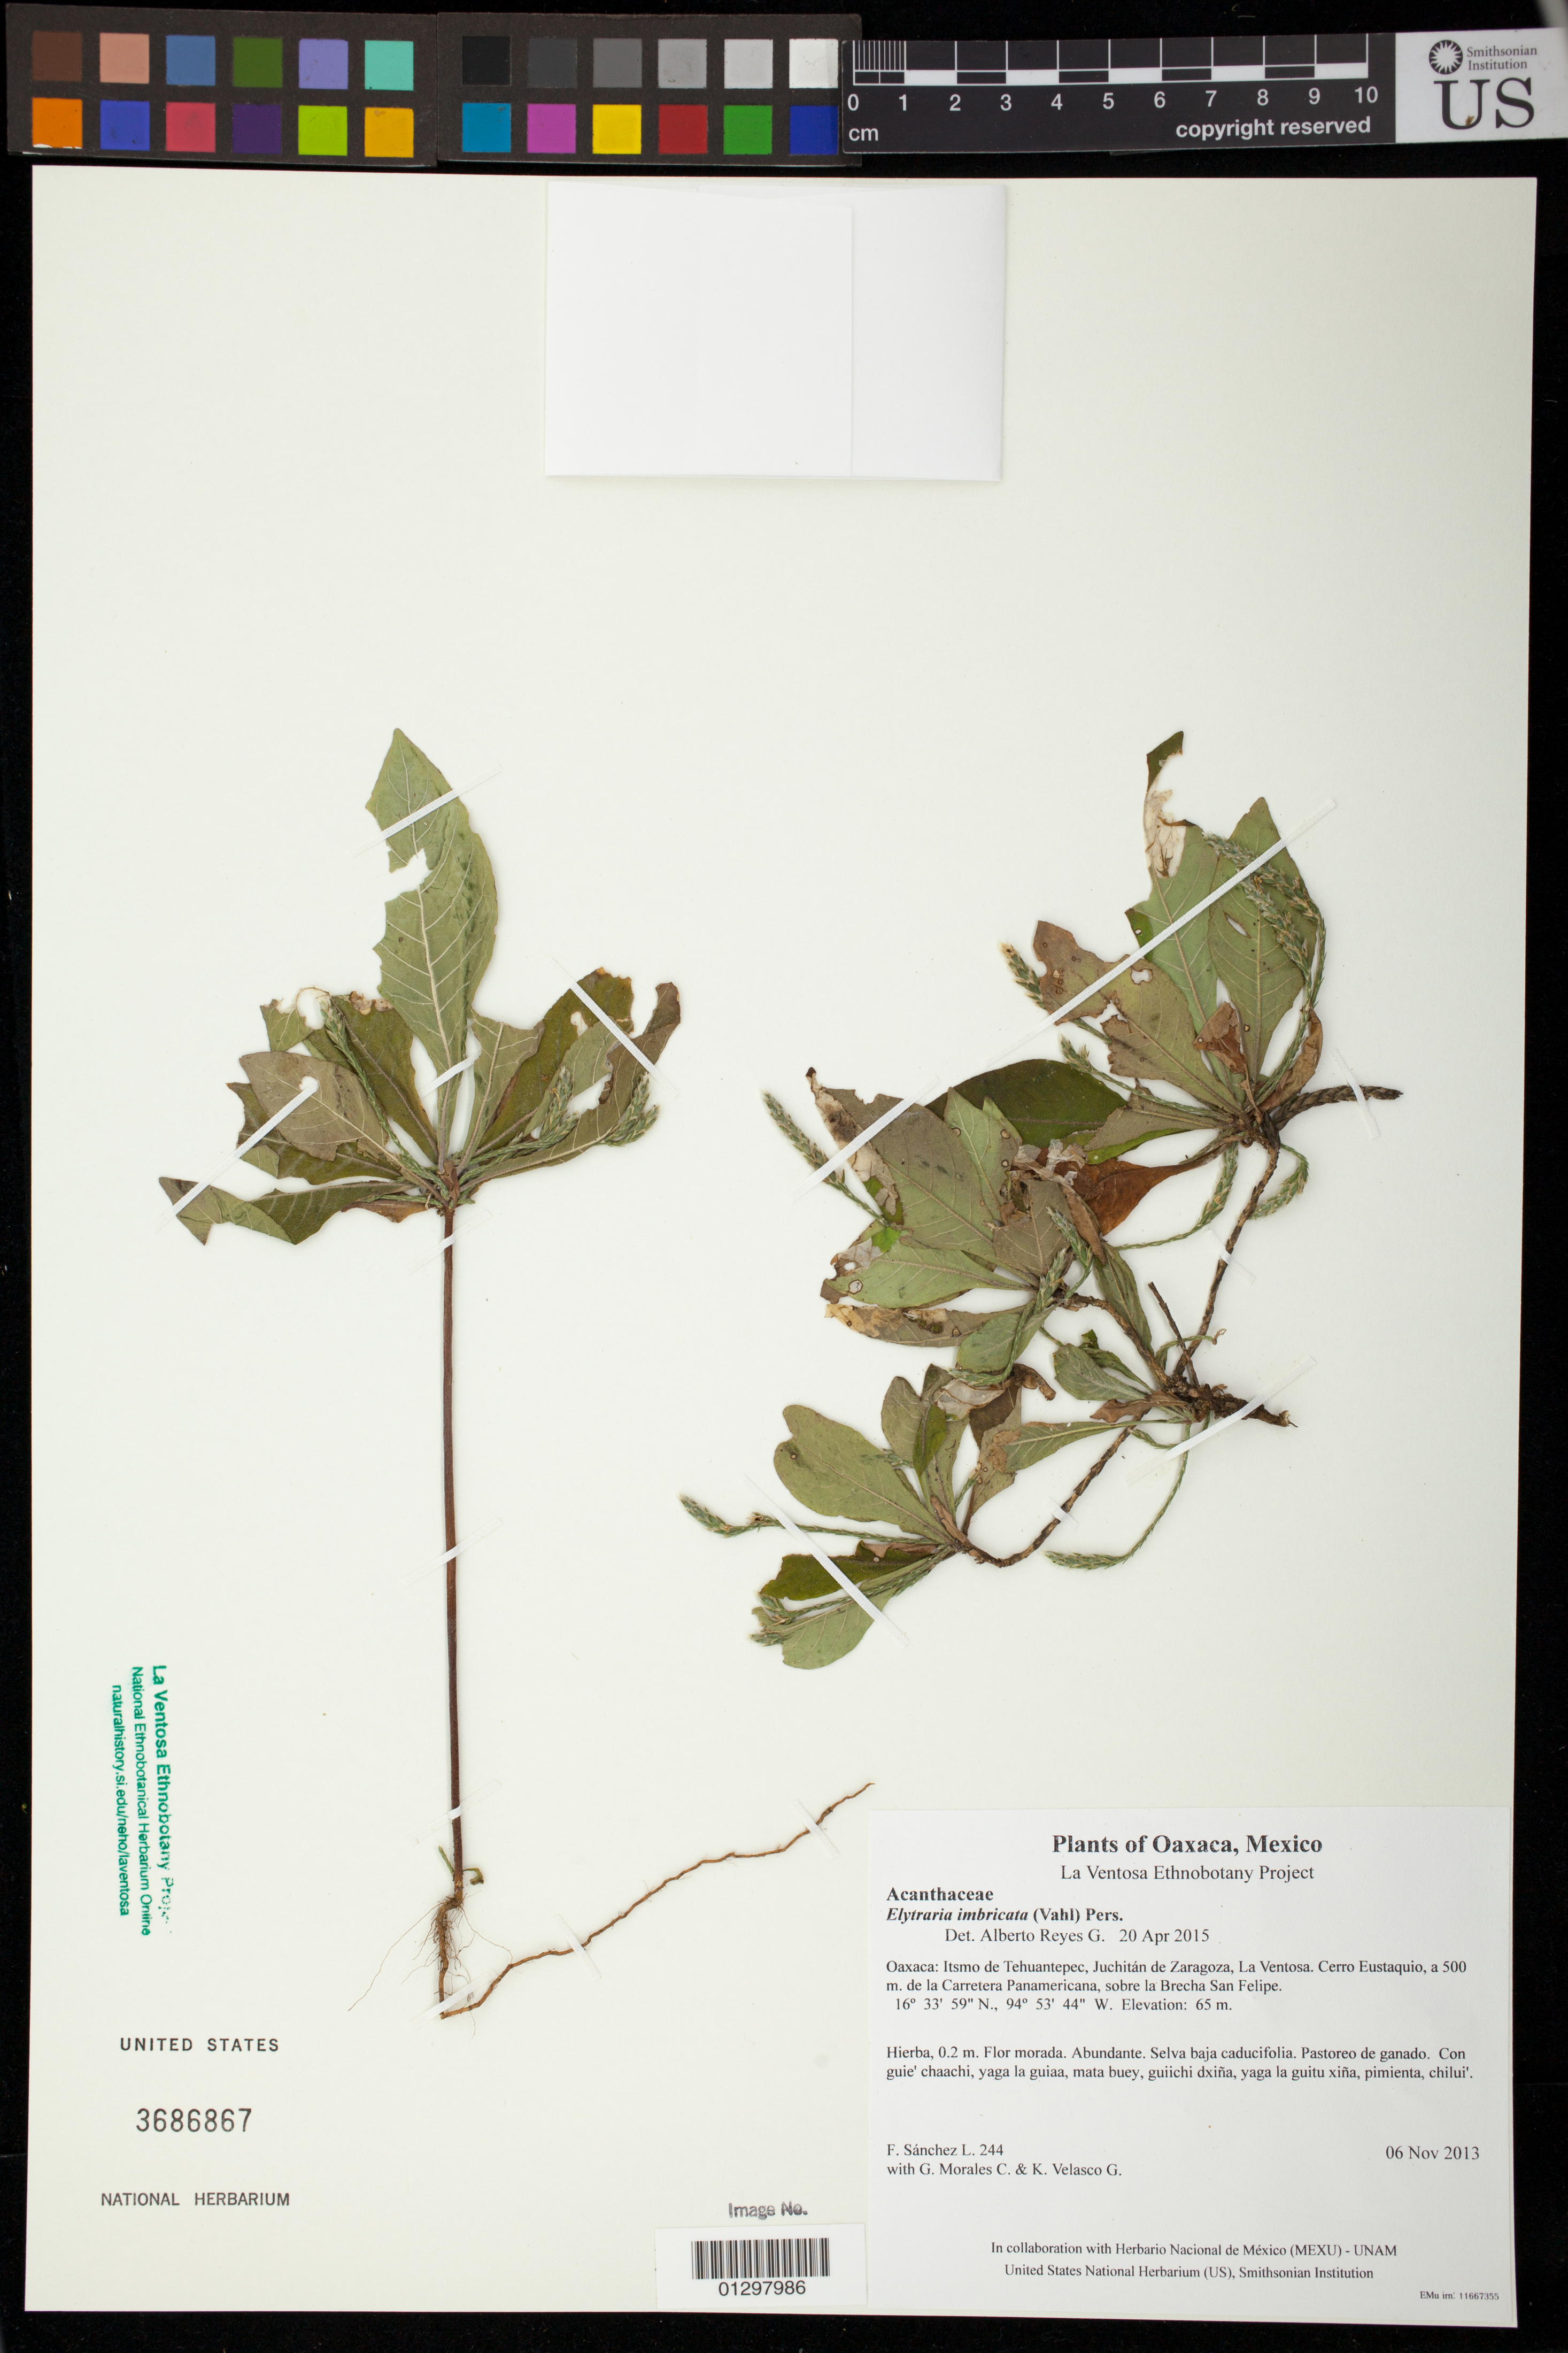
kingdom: Plantae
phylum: Tracheophyta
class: Magnoliopsida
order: Lamiales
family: Acanthaceae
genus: Elytraria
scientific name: Elytraria imbricata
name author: (Vahl) Pers.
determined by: Reyes García, A.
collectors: F. Sánchez L., G. Morales C. & K. Velasco G.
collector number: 244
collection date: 2013-11-06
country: Mexico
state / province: Oaxaca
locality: Itsmo de Tehuantepec, Juchitán de Zaragoza, La Ventosa. Cerro Eustaquio, a 500 m. de la Carretera Panamericana, sobre la Brecha San Felipe.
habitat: Selva baja caducifolia. Pastoreo de ganado.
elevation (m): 65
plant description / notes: JEBOT, MEXU, SERO, US; Guixi bandaga. 0.2 m. Guie' nagu. Stale.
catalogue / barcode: US 3686867